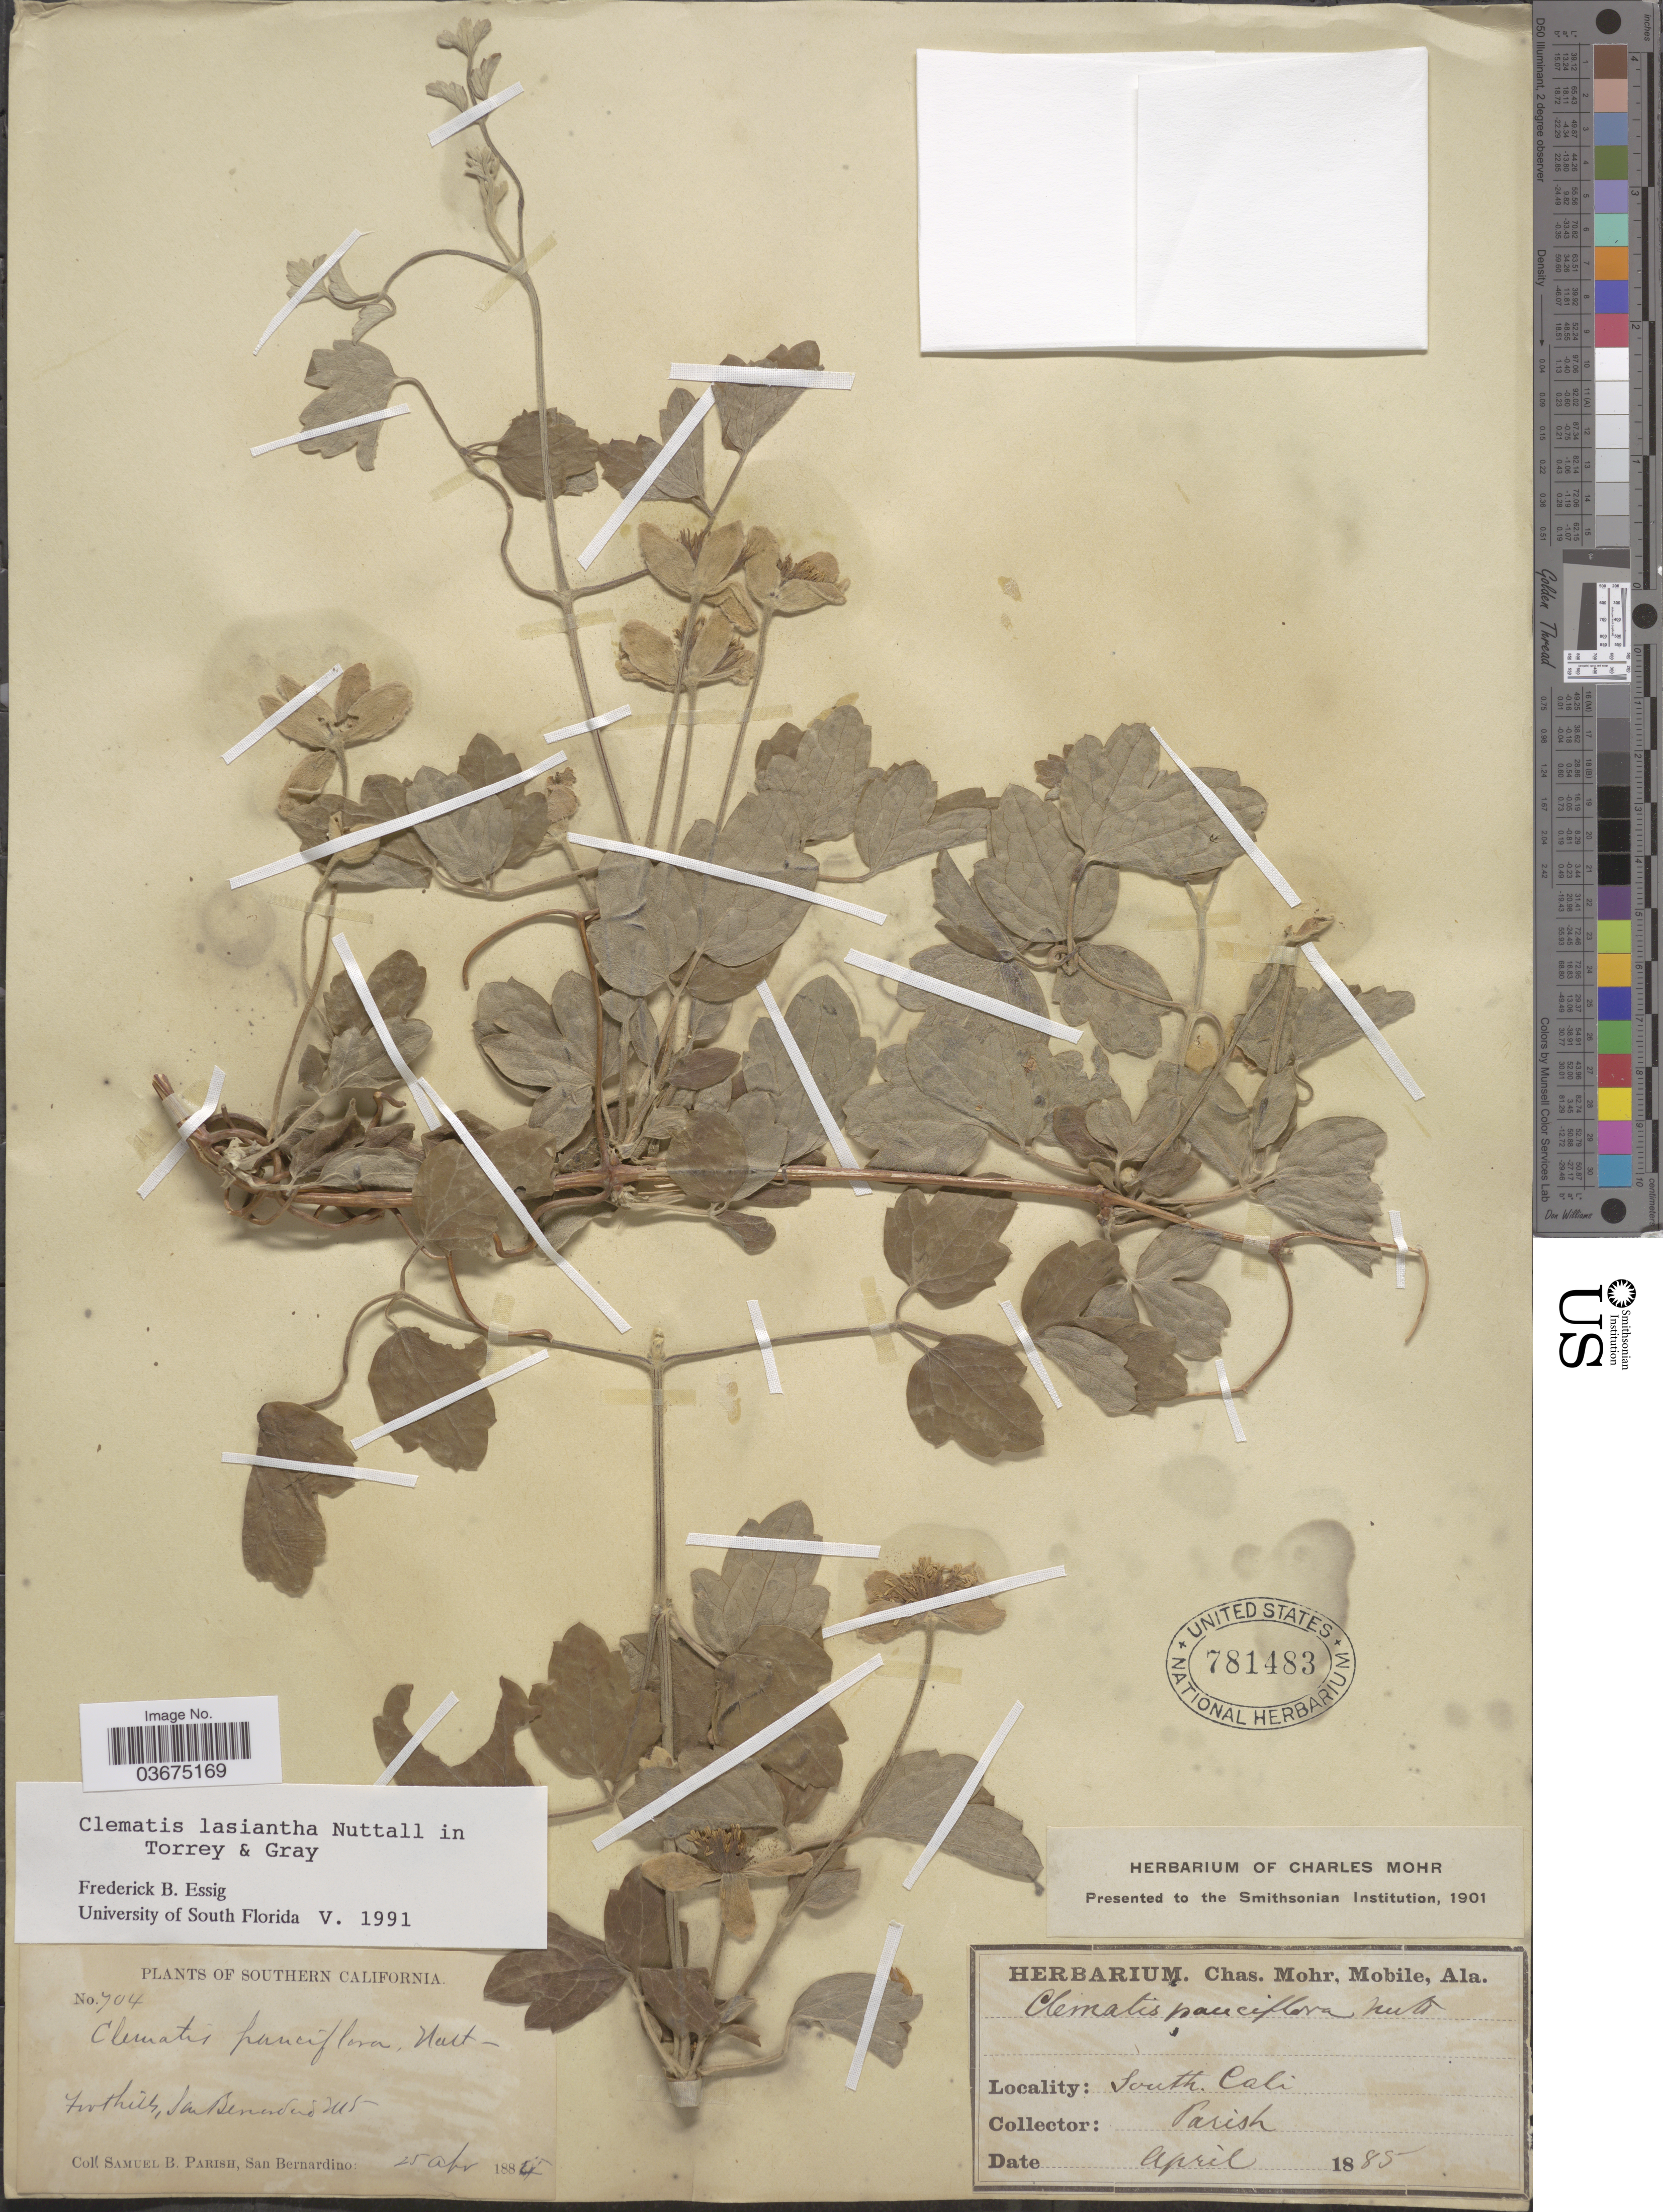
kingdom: Plantae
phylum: Tracheophyta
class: Magnoliopsida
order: Ranunculales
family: Ranunculaceae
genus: Clematis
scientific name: Clematis lasiantha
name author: Nutt.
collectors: S. B. Parish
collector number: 704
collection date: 1885-04-25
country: United States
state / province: California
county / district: San Bernardino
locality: Southern California. Foothills, San Bernardino Mt.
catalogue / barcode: US 781483